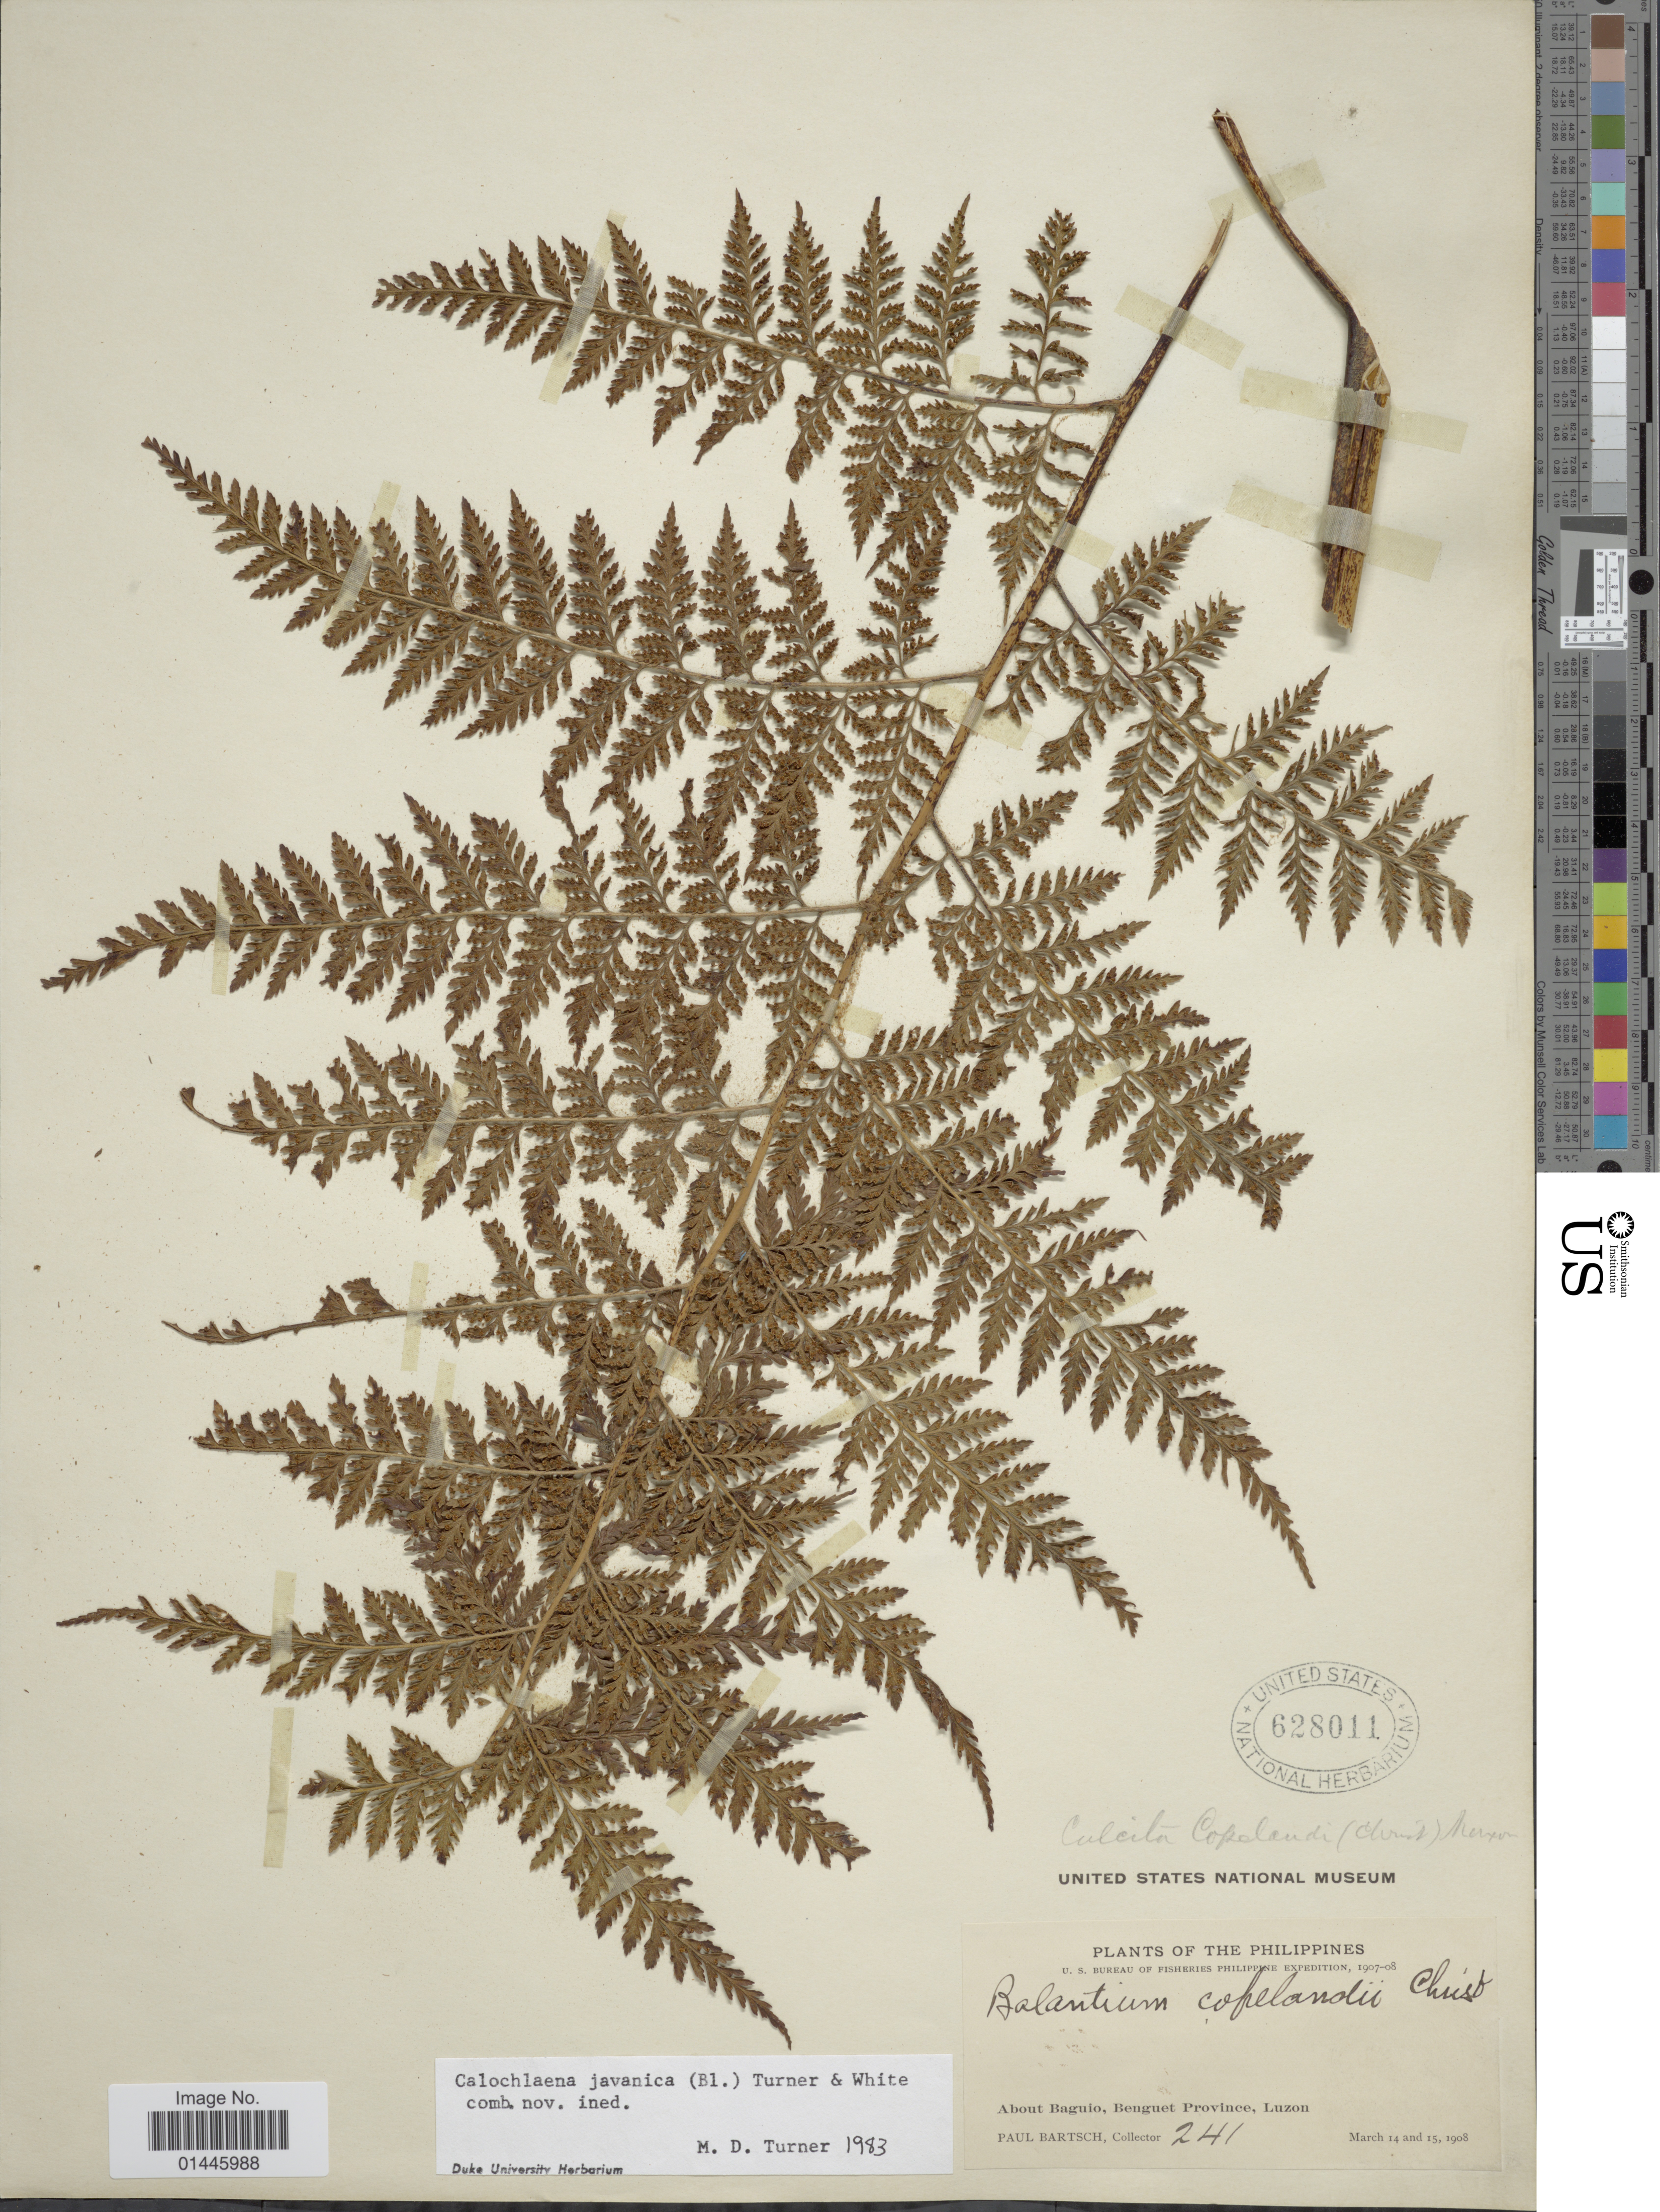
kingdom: Plantae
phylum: Tracheophyta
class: Polypodiopsida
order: Cyatheales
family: Dicksoniaceae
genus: Calochlaena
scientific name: Calochlaena javanica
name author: (Blume) M.D. Turner & R.A. White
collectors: P. Bartsch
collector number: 241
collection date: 1908-03-14/1908-03-15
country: Philippines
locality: About Baguio, Benguet Province, Luzon.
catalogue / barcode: US 628011